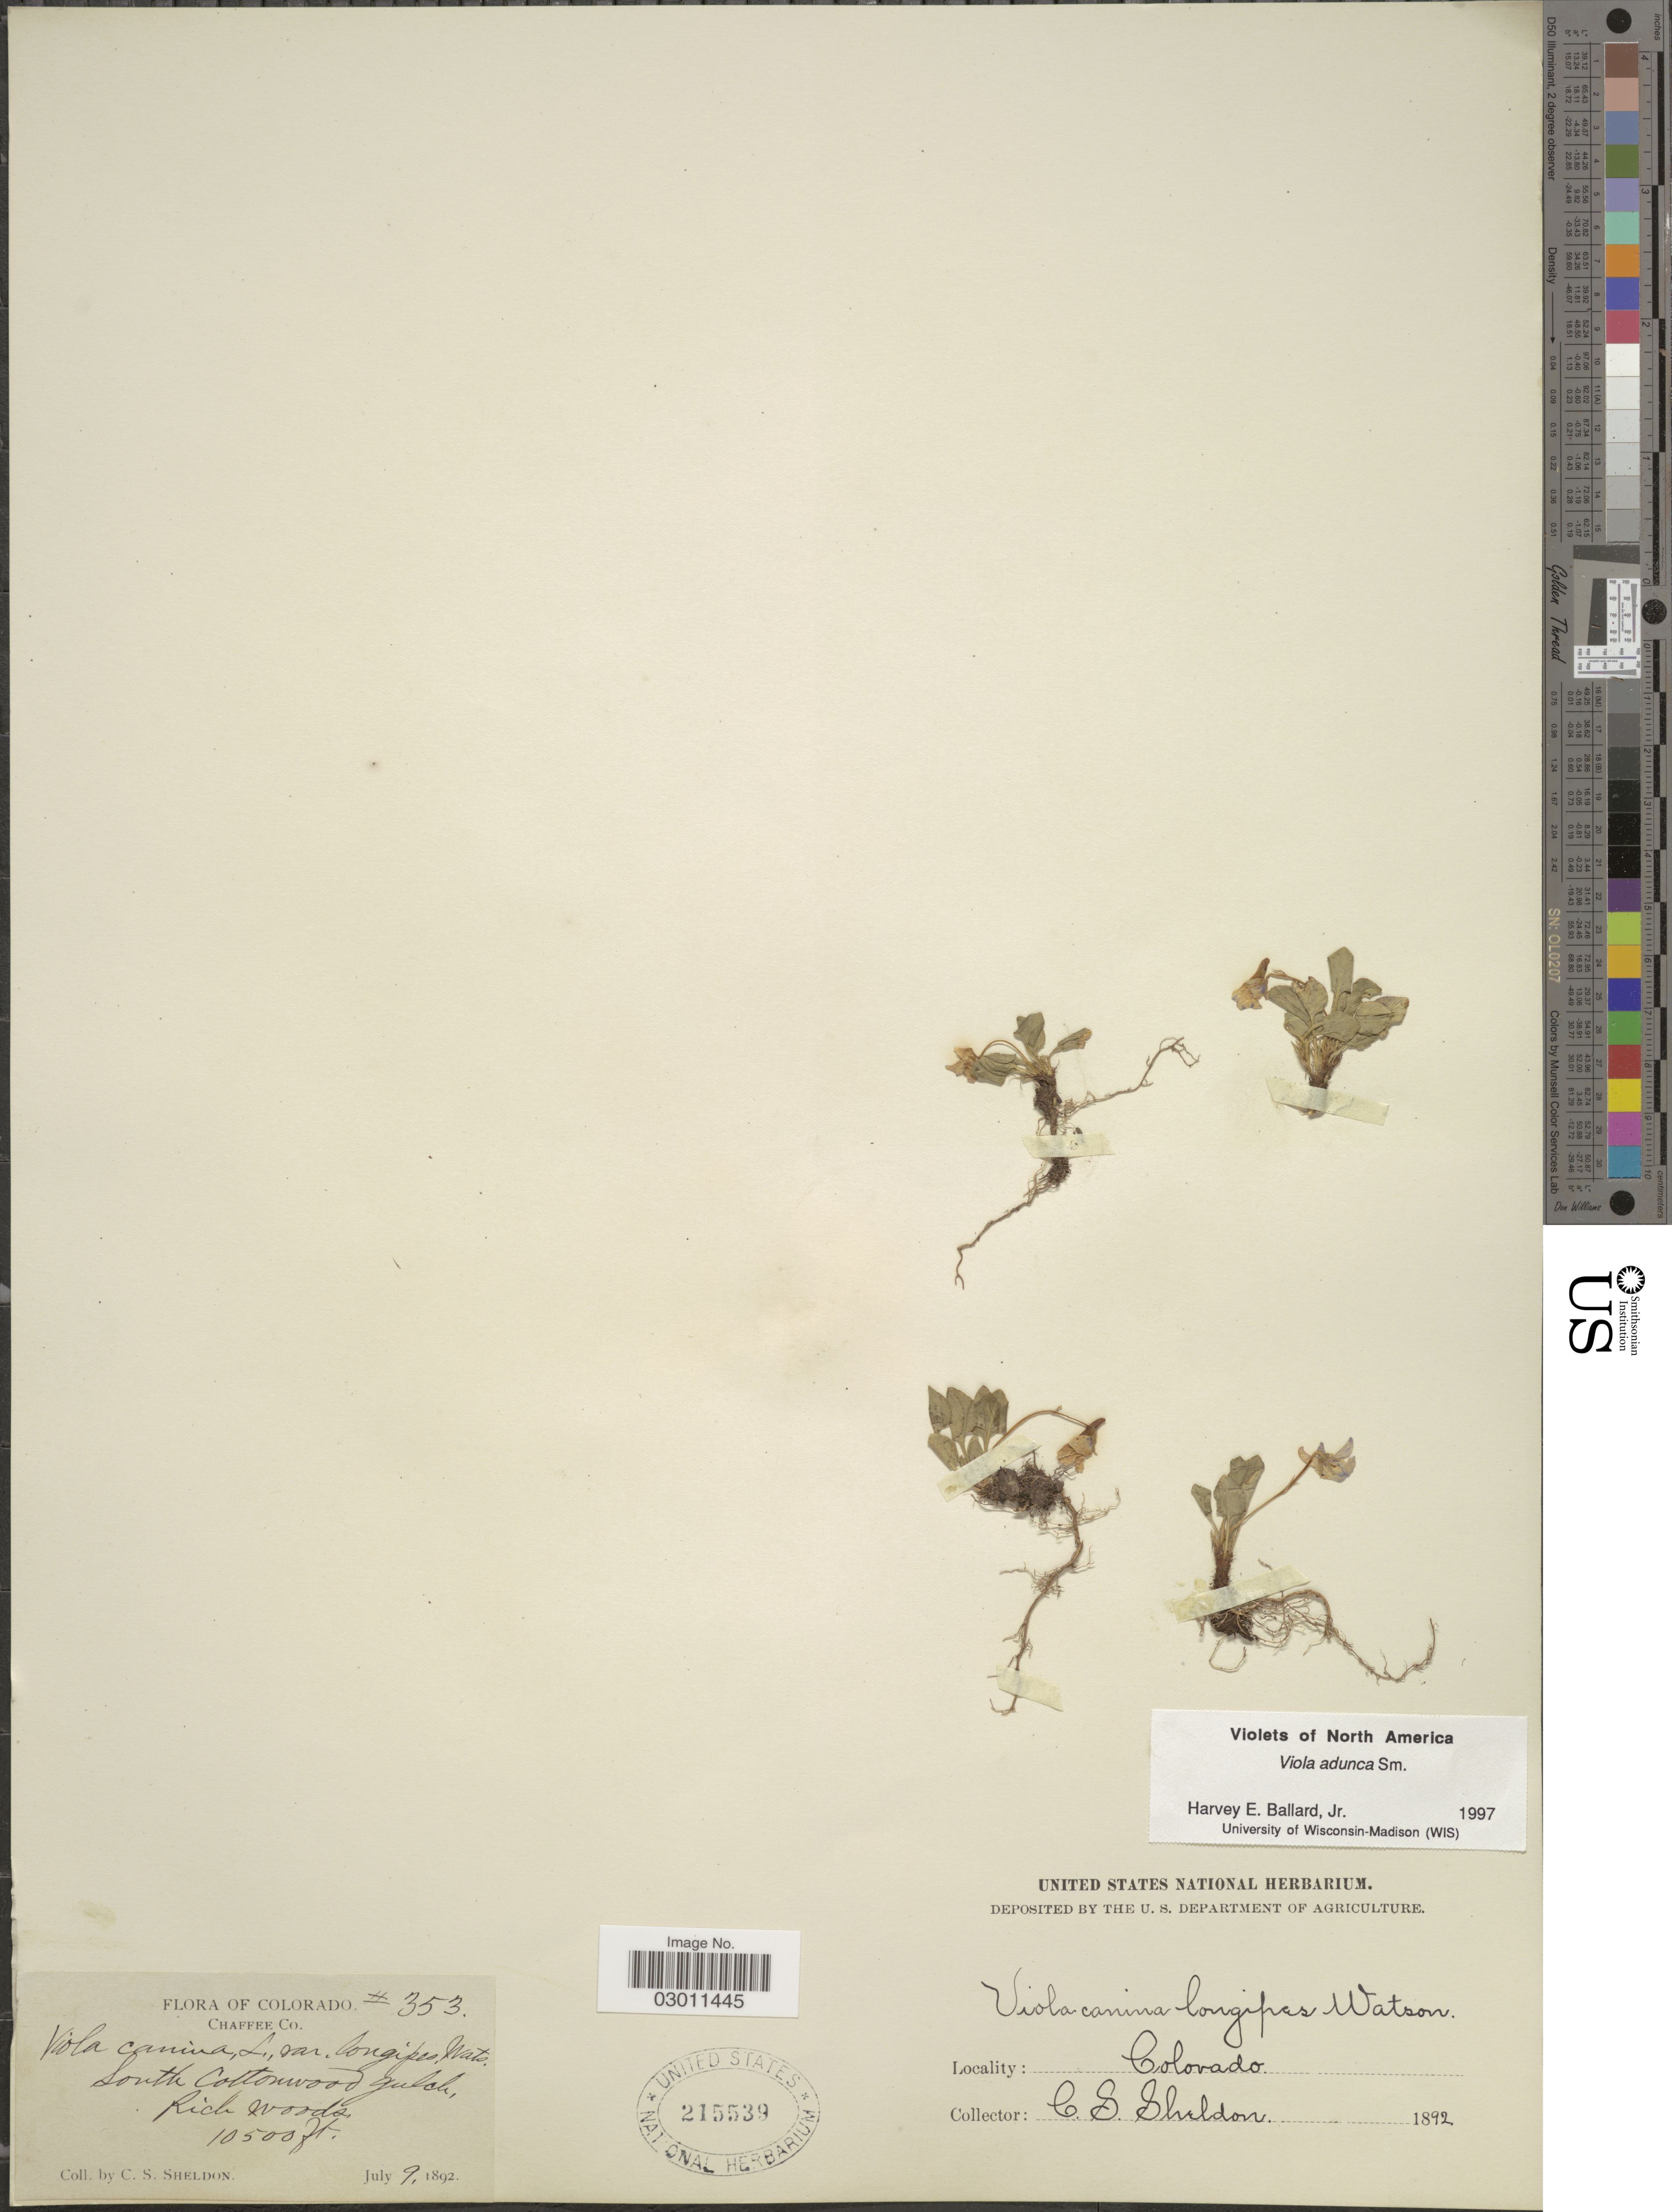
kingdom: Plantae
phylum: Tracheophyta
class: Magnoliopsida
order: Malpighiales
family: Violaceae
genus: Viola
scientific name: Viola adunca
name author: Sm.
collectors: C. S. Sheldon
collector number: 353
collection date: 1892-07-09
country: United States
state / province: Colorado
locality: Chaffee Co., South Cottonwood Gulch, Rich woods.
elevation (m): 3200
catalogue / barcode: US 215539